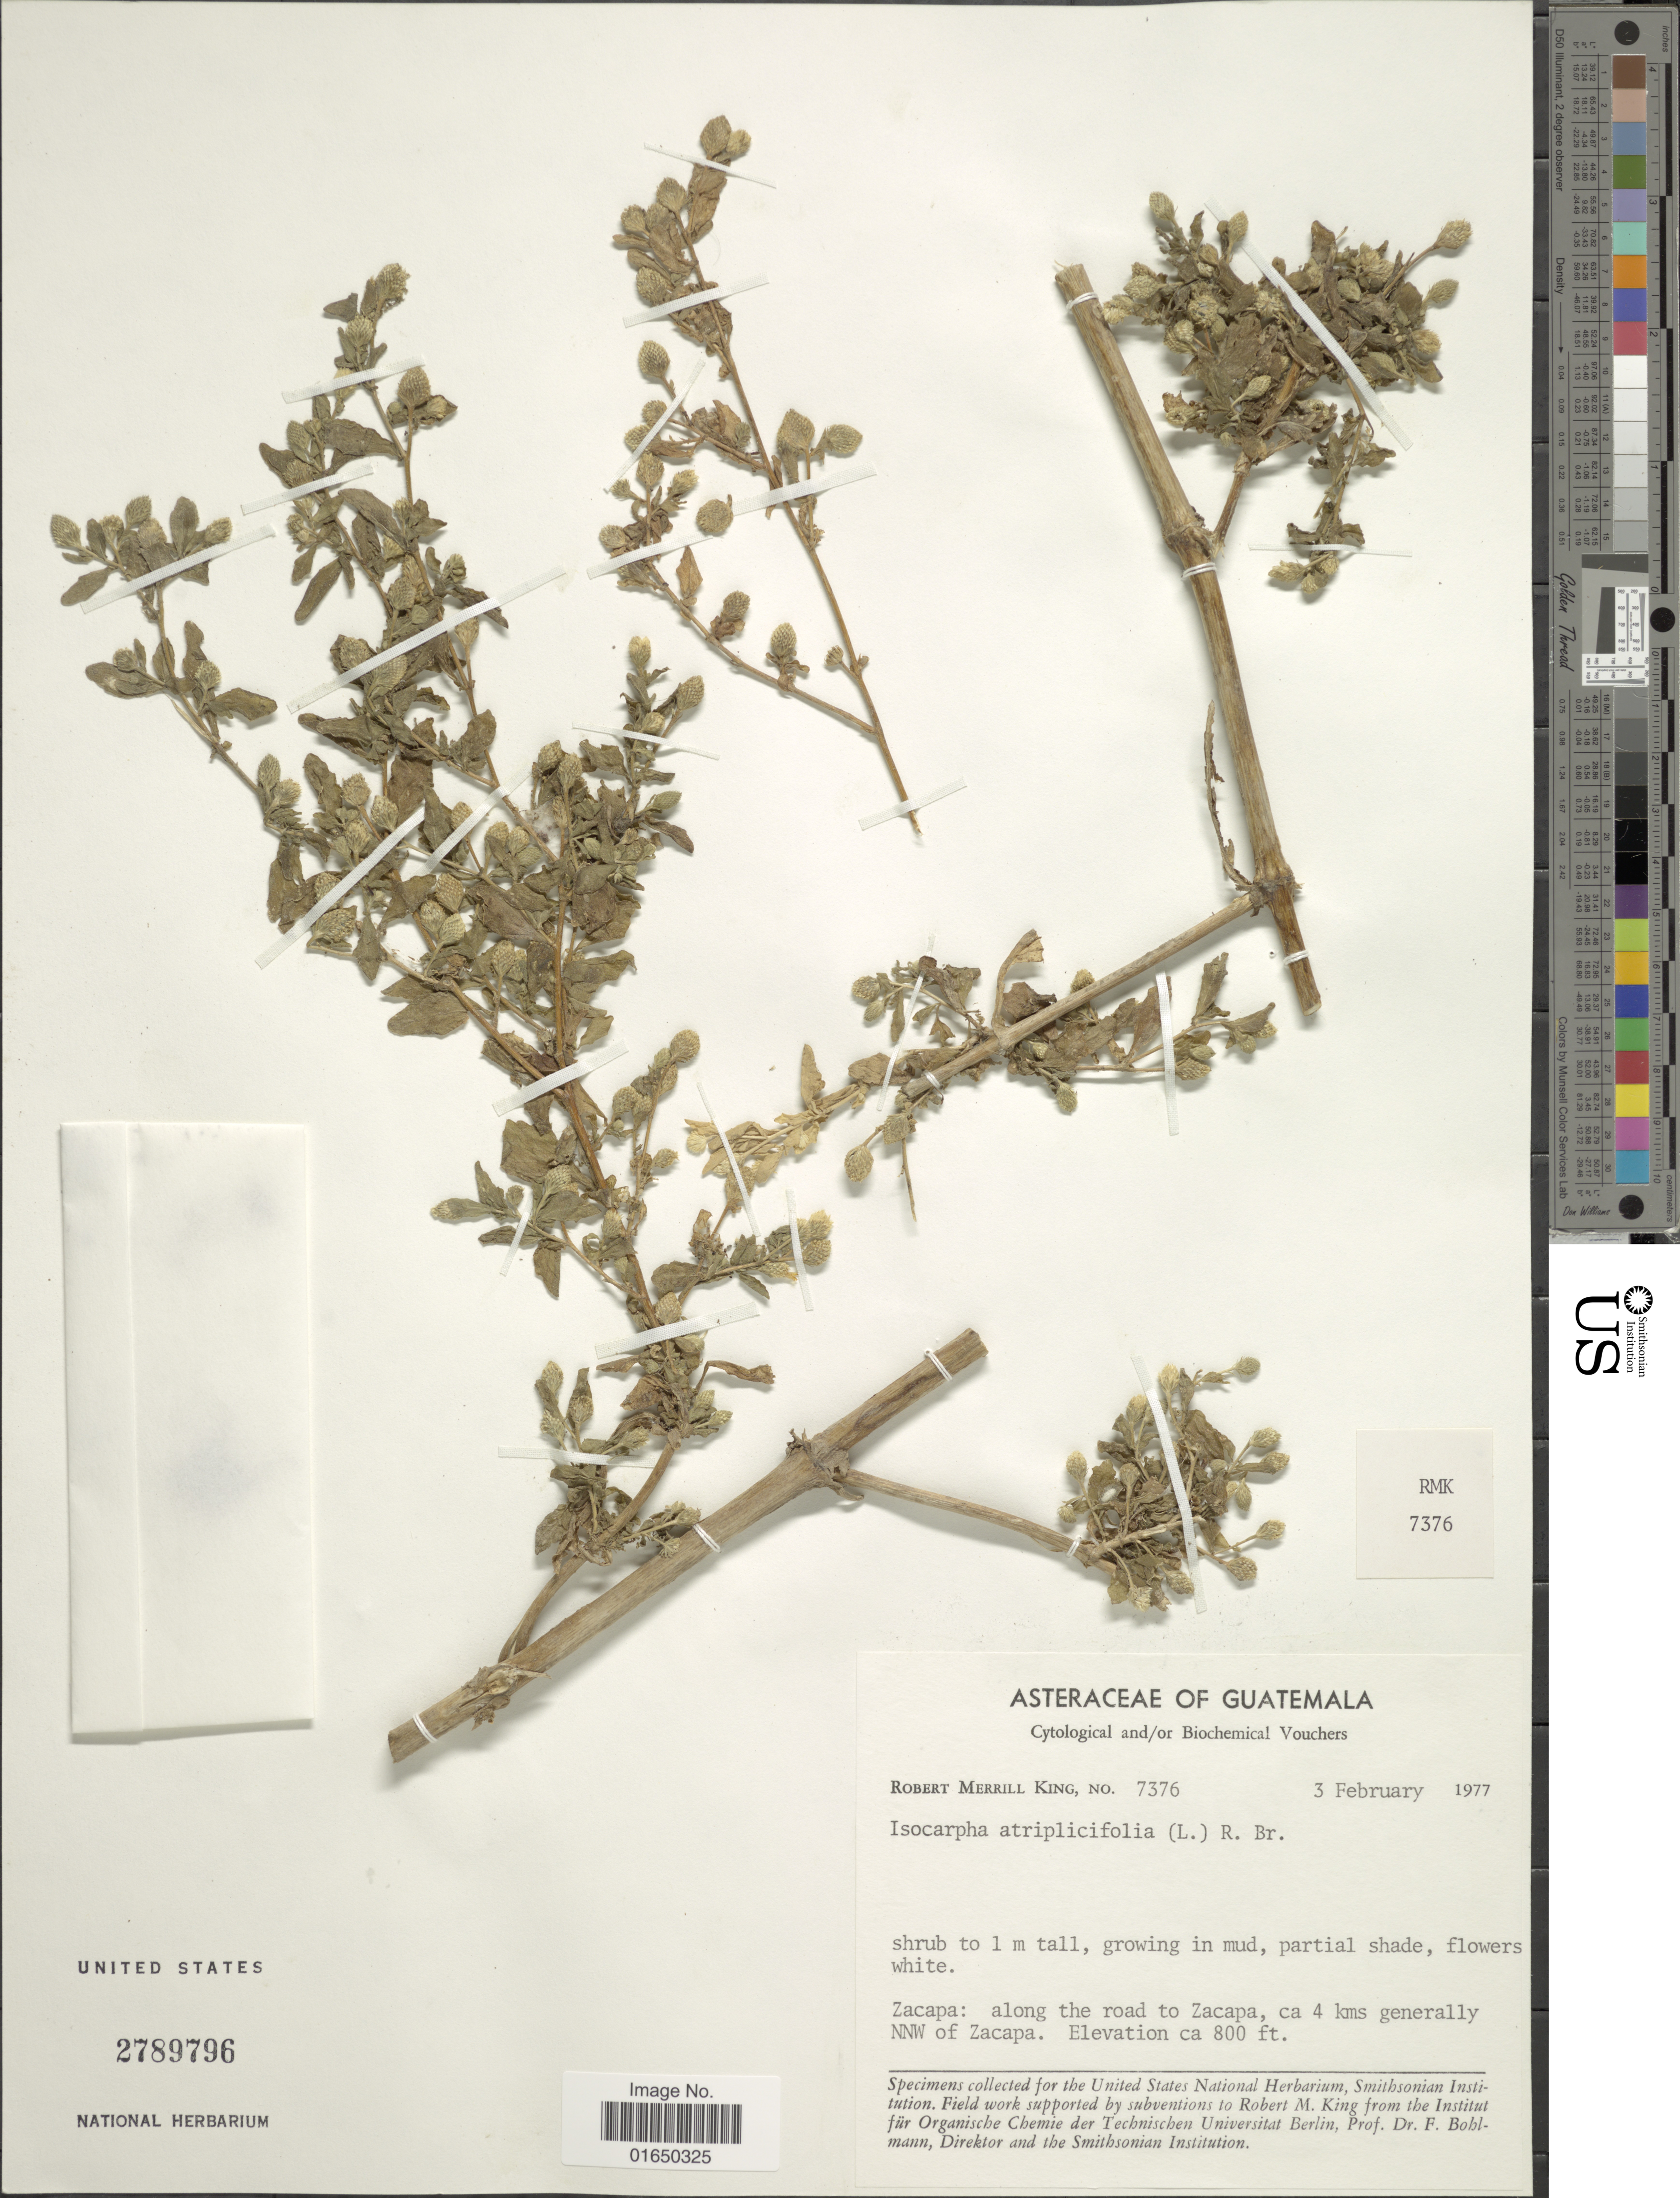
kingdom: Plantae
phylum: Tracheophyta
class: Magnoliopsida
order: Asterales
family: Asteraceae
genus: Isocarpha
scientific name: Isocarpha atriplicifolia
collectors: R. M. King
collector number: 7376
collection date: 1977-02-03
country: Guatemala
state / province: Zacapa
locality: Along the road to Zacapa , ca. 4 kms generally NNW of Zacapa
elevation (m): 244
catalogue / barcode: US 2789796